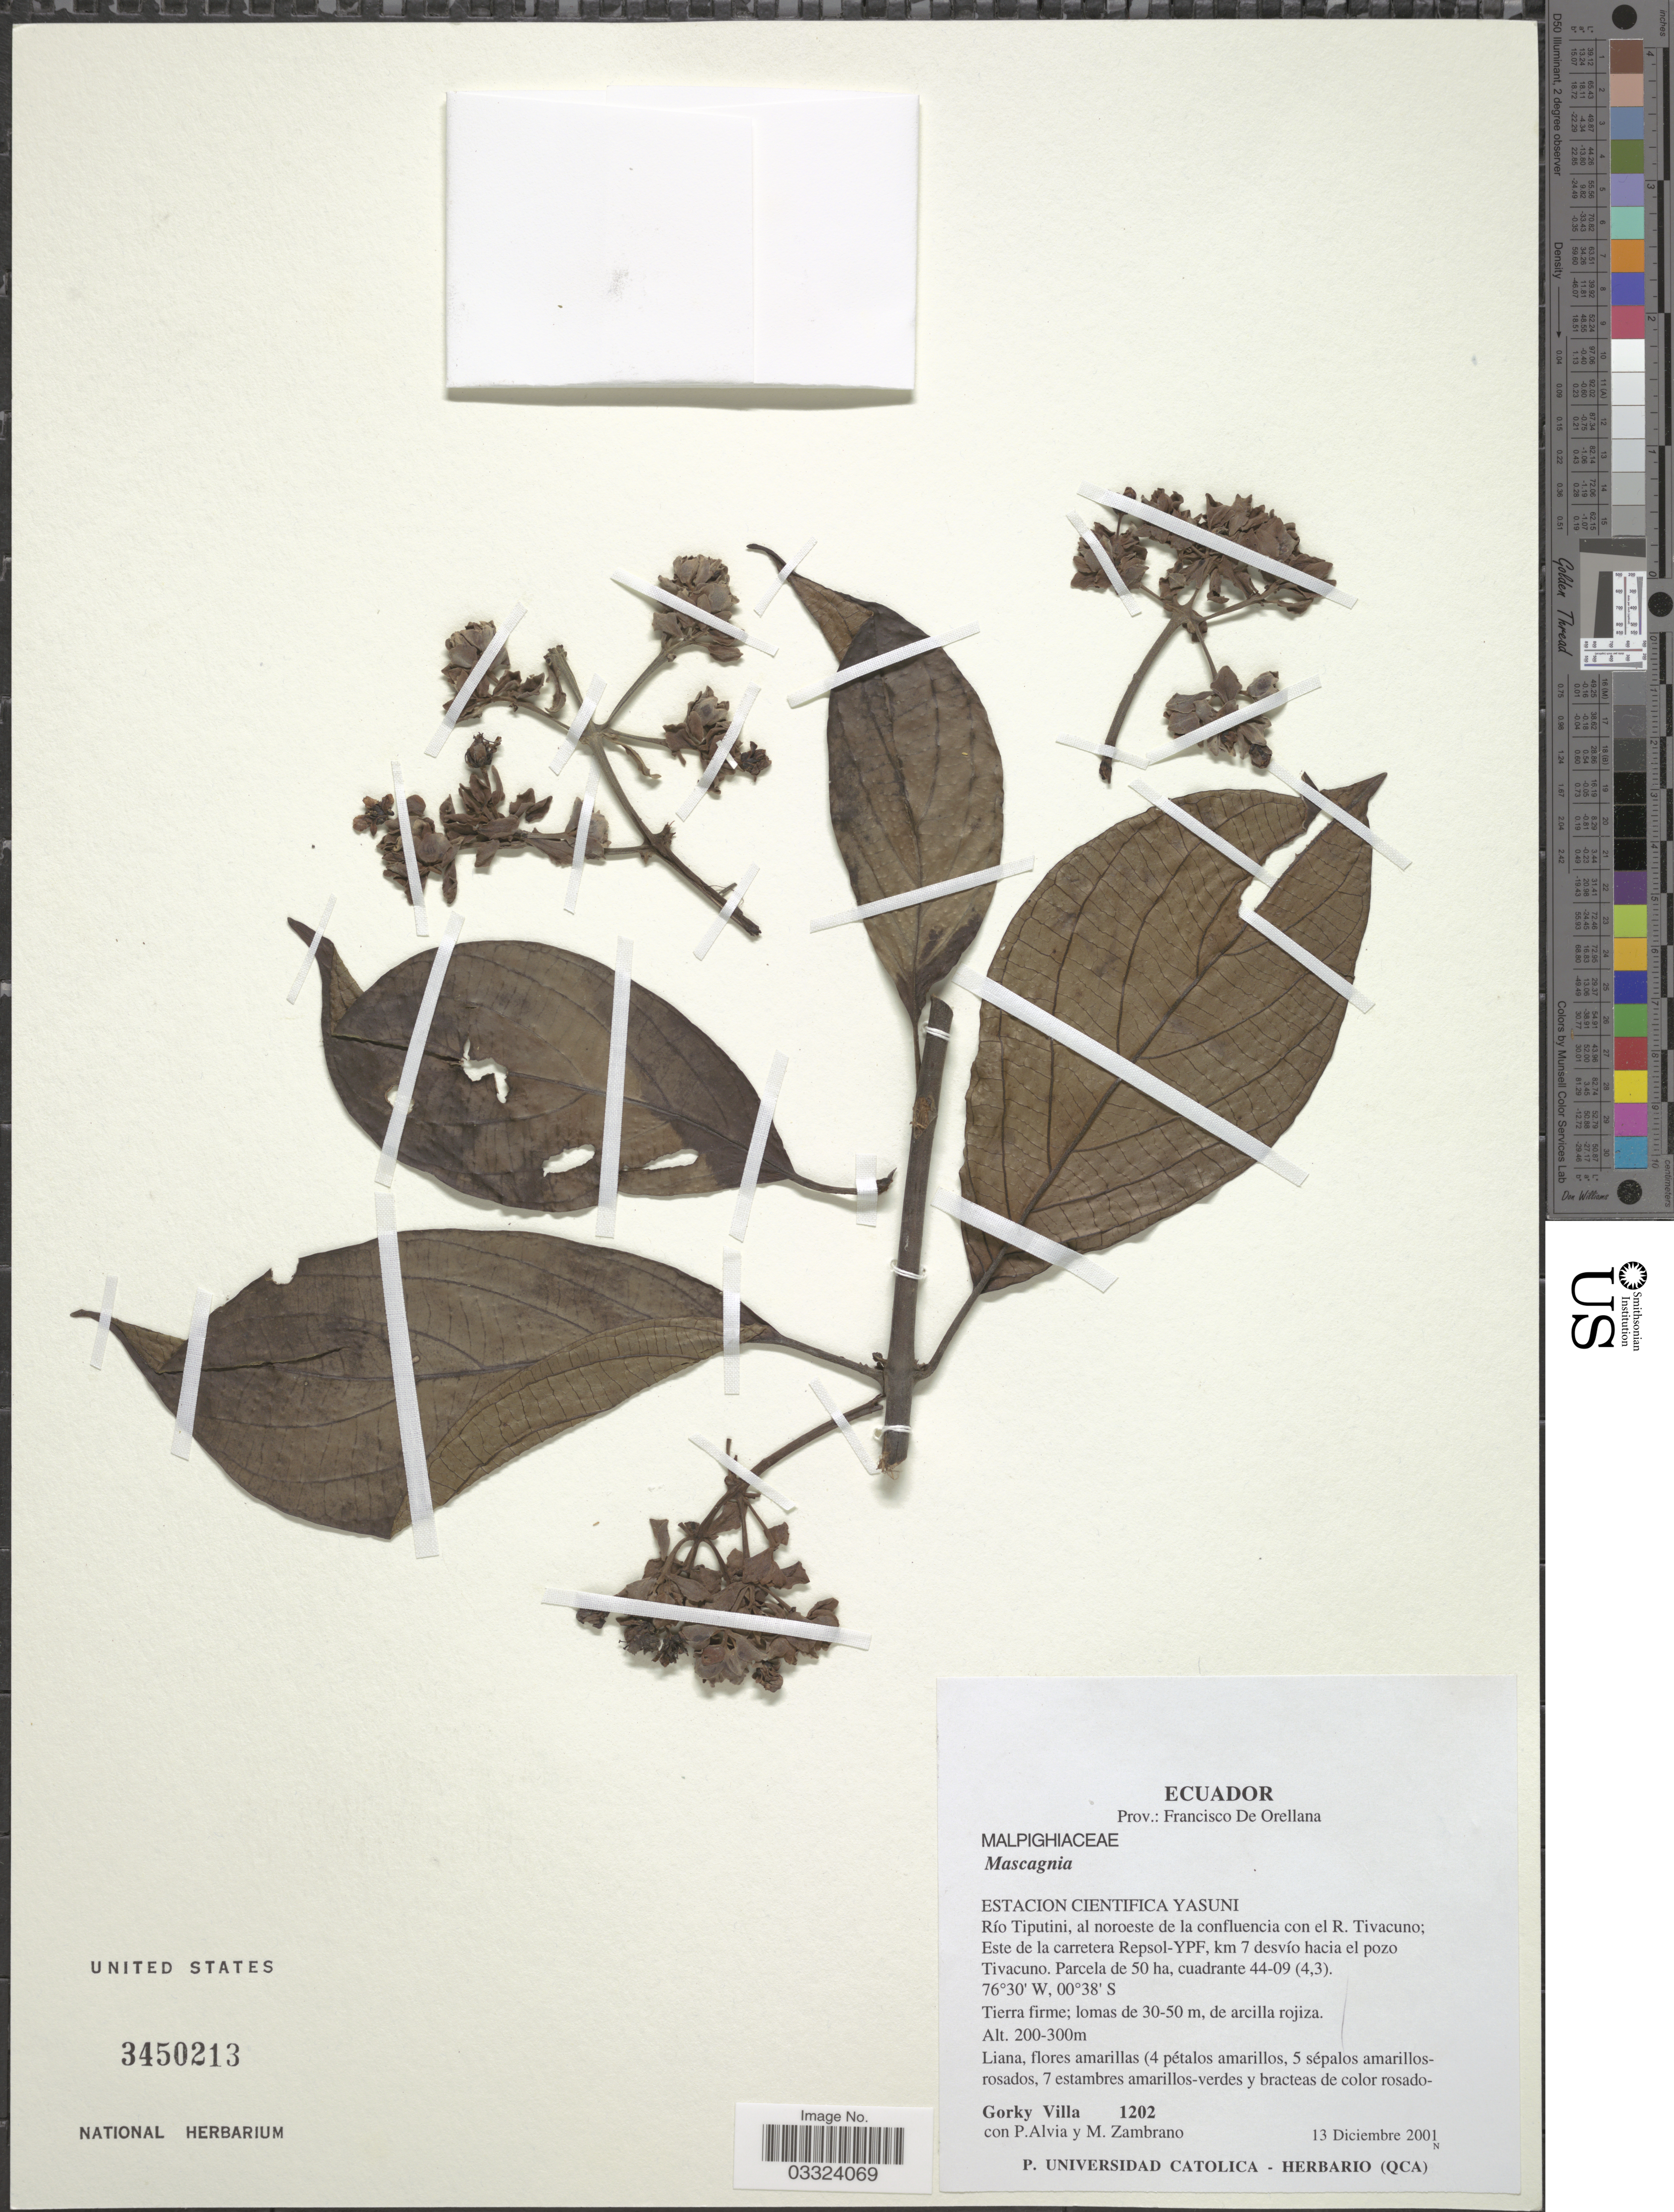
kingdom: Plantae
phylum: Tracheophyta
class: Magnoliopsida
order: Malpighiales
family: Malpighiaceae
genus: Mascagnia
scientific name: Mascagnia sp.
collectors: G. Villa, P. Alvia & M. Zambrano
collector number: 1202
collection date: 2001-12-13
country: Ecuador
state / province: Orellana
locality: Prov.: Francisco De Orellana, Estacion Cientifica Yasuni, Río Tiputini, al noroeste de la confluencia con el R. Tivacuno; Este de la carretera Repsol - YPF, km 7 desvío hacia el pozo Tivacuno. Parcela de 50 ha, cuadrante 44-09 (4,3).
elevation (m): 200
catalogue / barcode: US 3450213